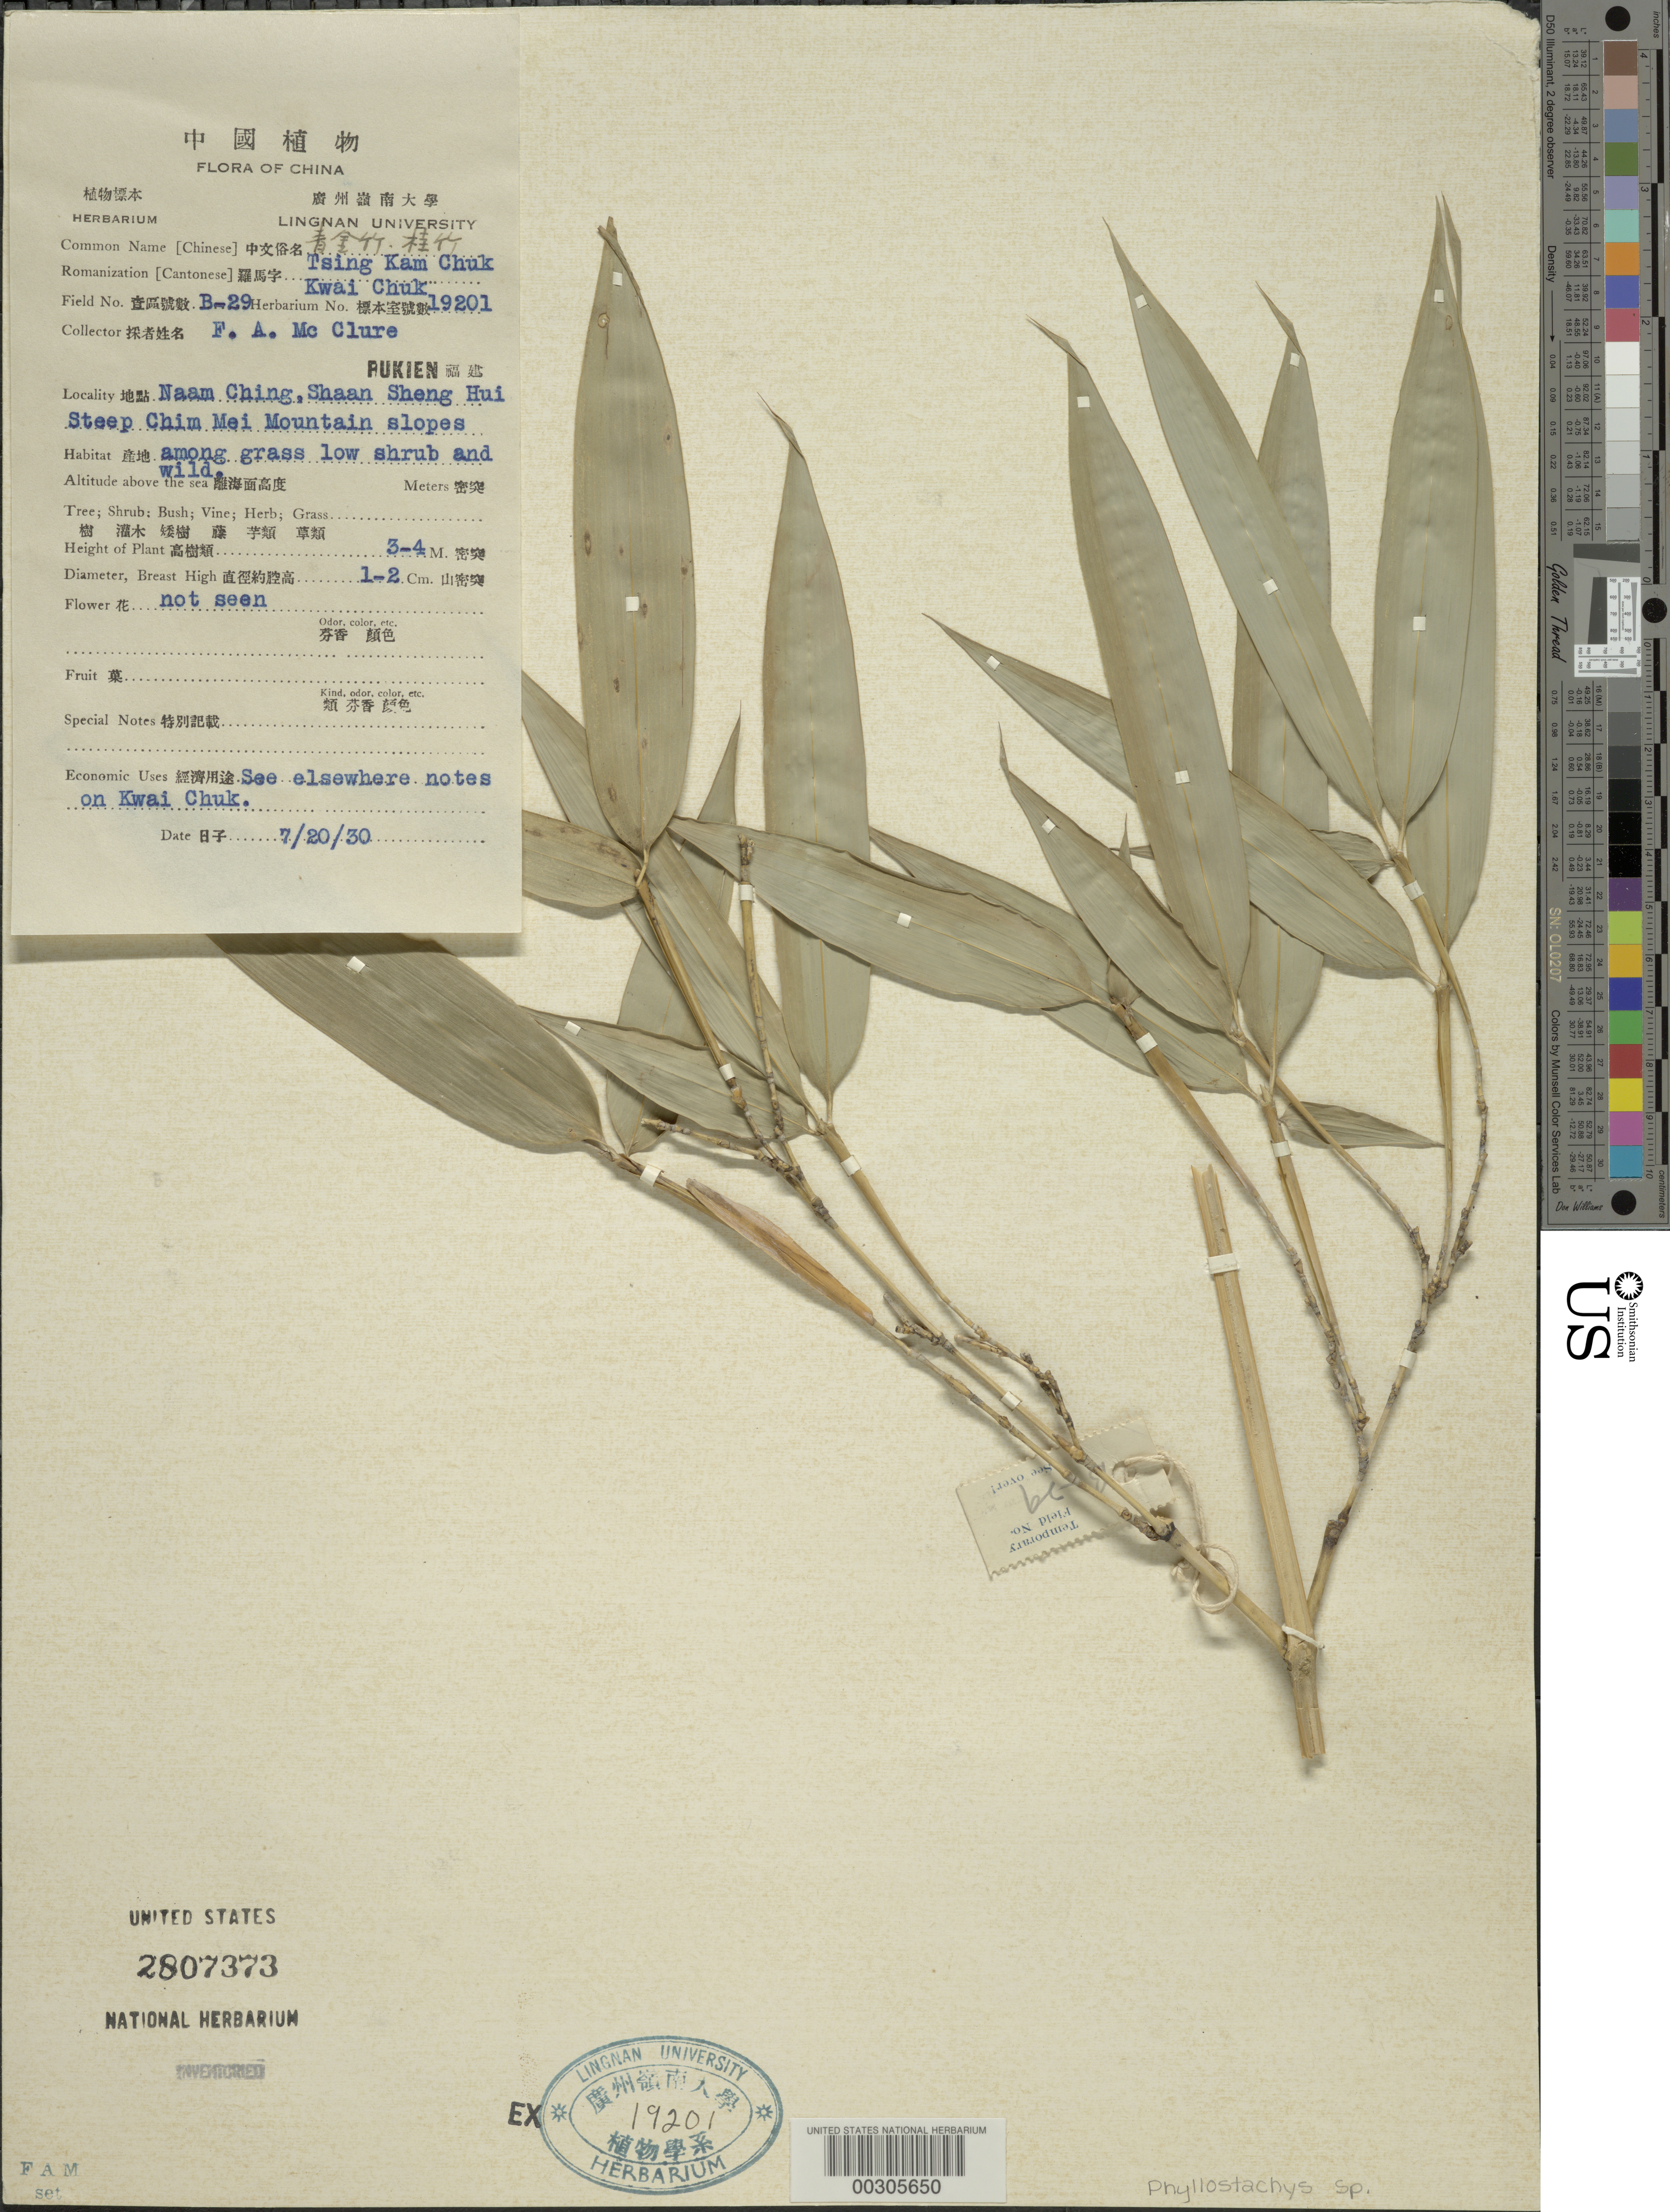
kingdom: Plantae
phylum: Tracheophyta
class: Liliopsida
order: Poales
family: Poaceae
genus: Phyllostachys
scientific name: Phyllostachys sp.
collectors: F. A. McClure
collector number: B-29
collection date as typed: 20 Jul 1930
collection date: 1930-07-20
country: China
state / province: Fujian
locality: Naam ching, shaan sheng hui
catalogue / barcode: US 2807373